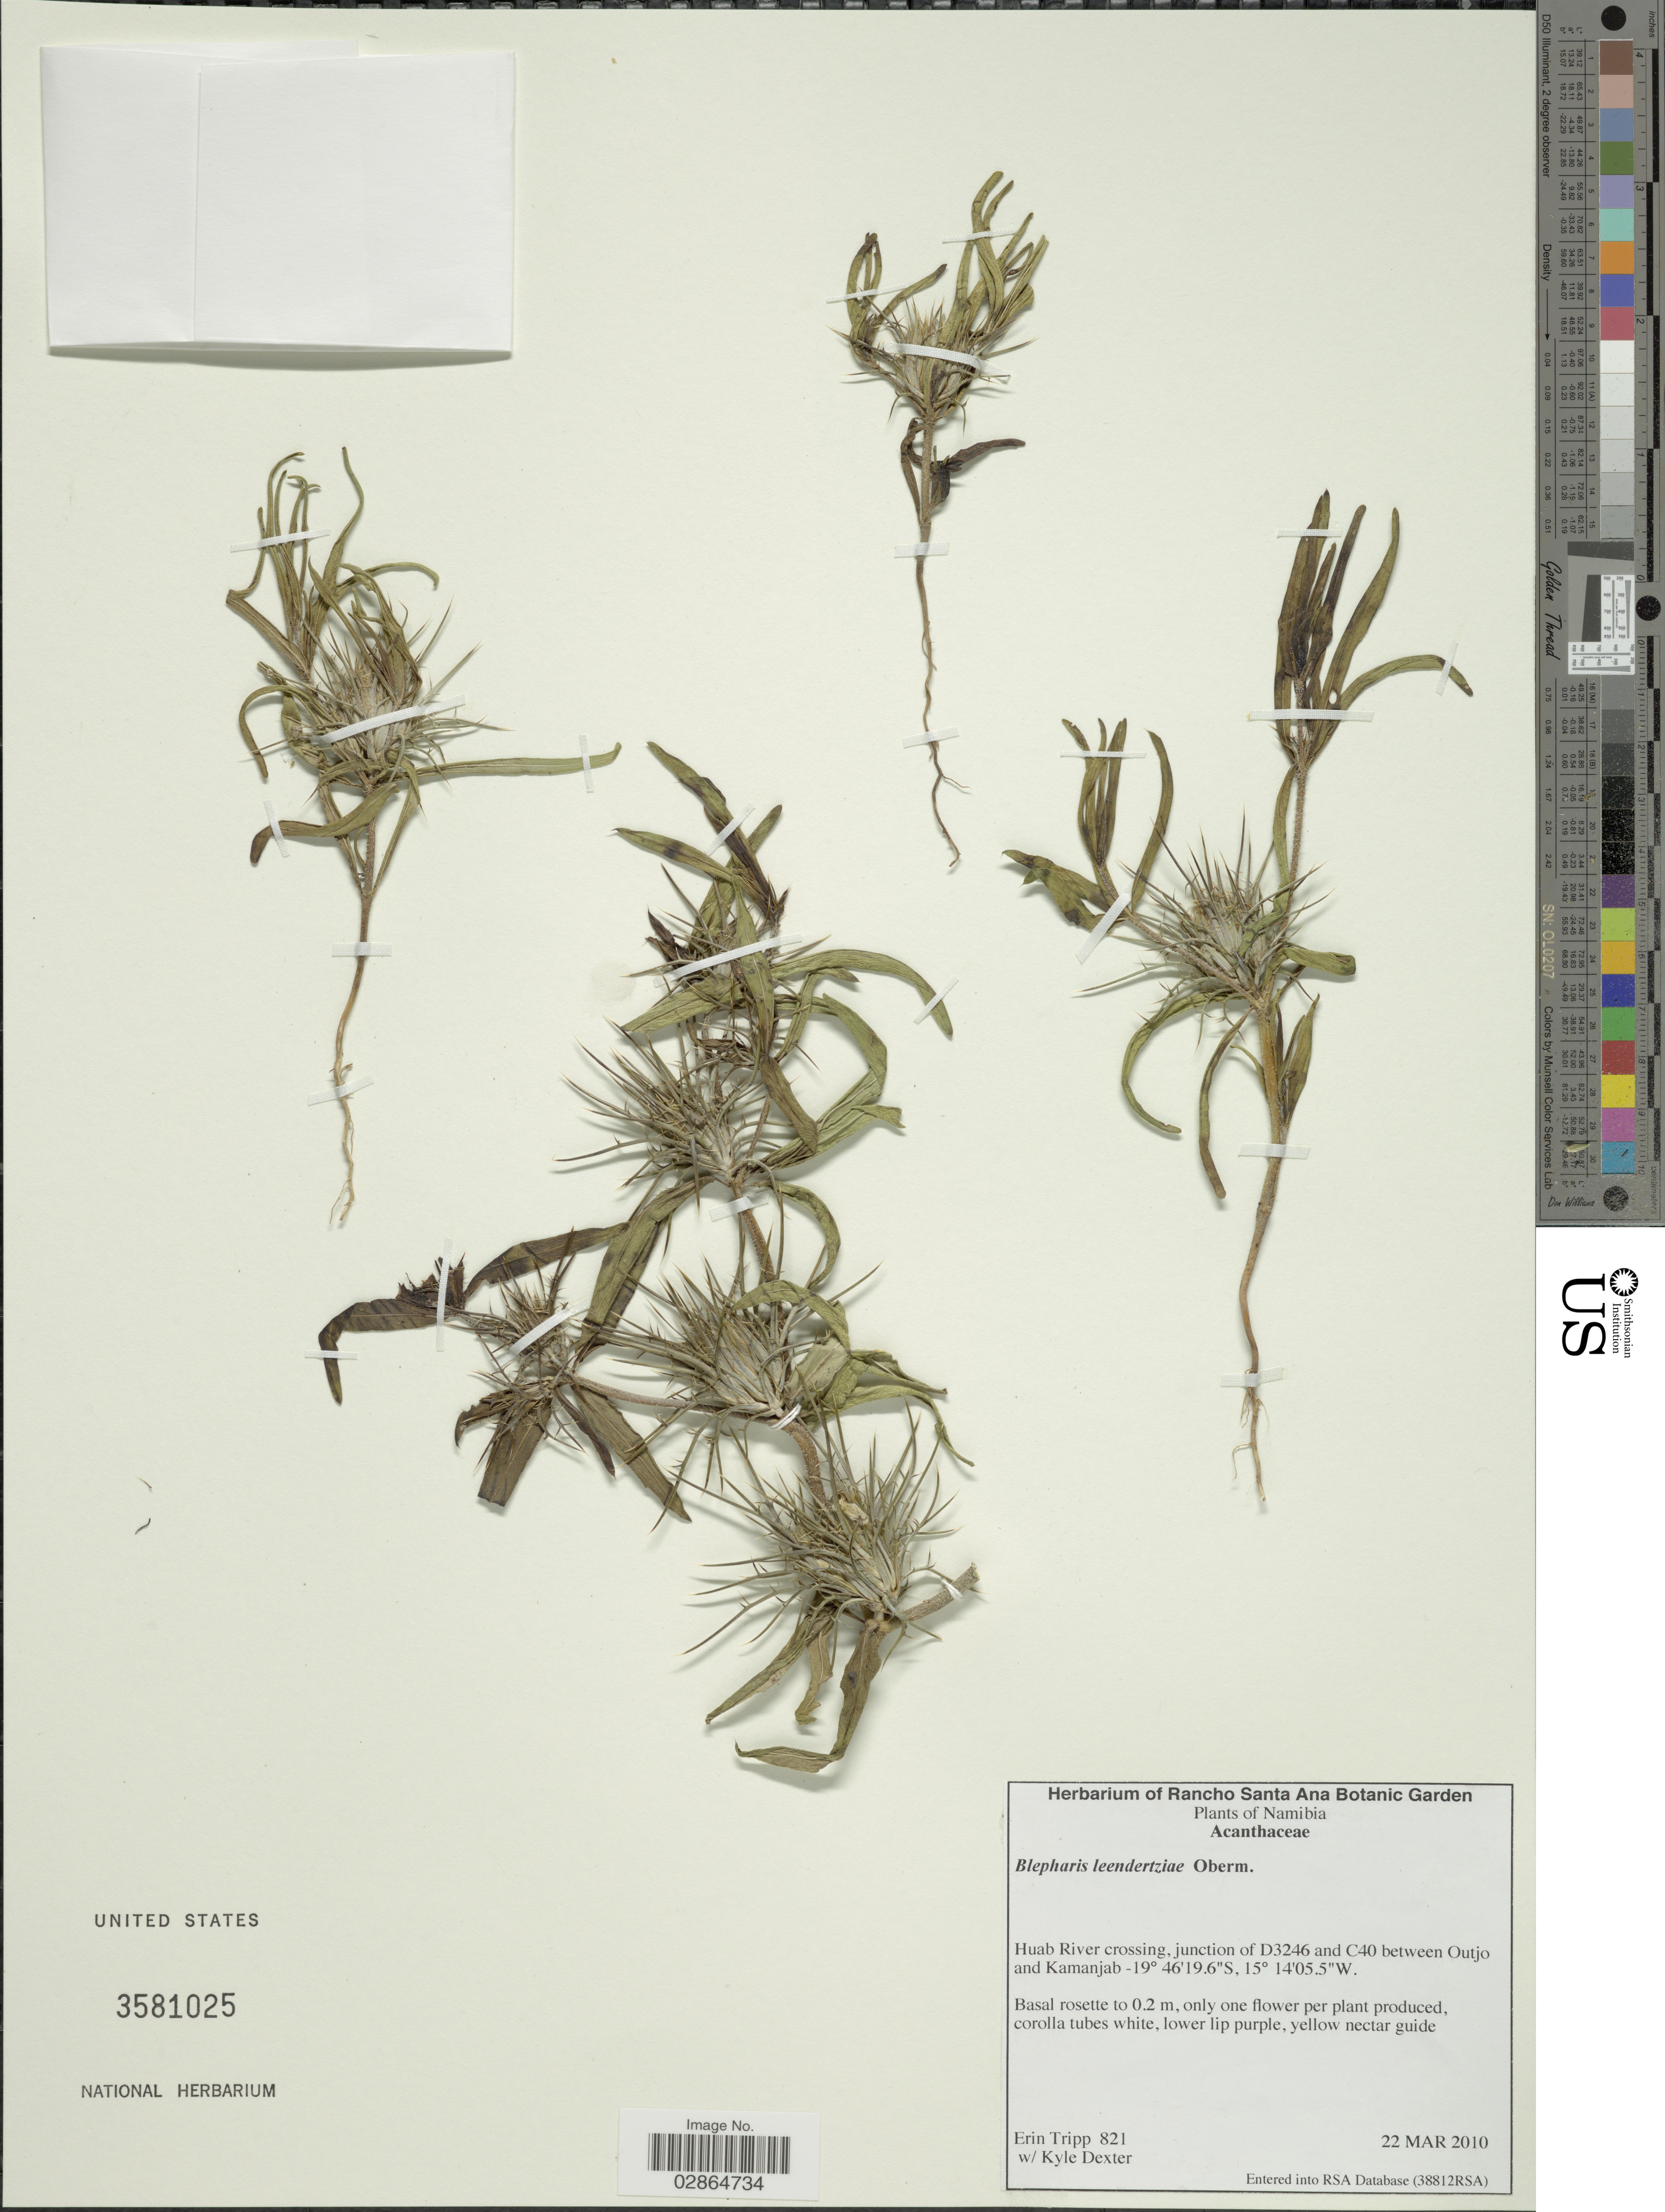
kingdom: Plantae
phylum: Tracheophyta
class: Magnoliopsida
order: Lamiales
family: Acanthaceae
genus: Blepharis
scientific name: Blepharis leendertziae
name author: Oberm.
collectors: E. Tripp & K. Dexter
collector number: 821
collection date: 2010-03-22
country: Namibia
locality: Huab River crossing, junction of D3246 and C40 between Outjo and Kamanjab.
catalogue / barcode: US 3581025